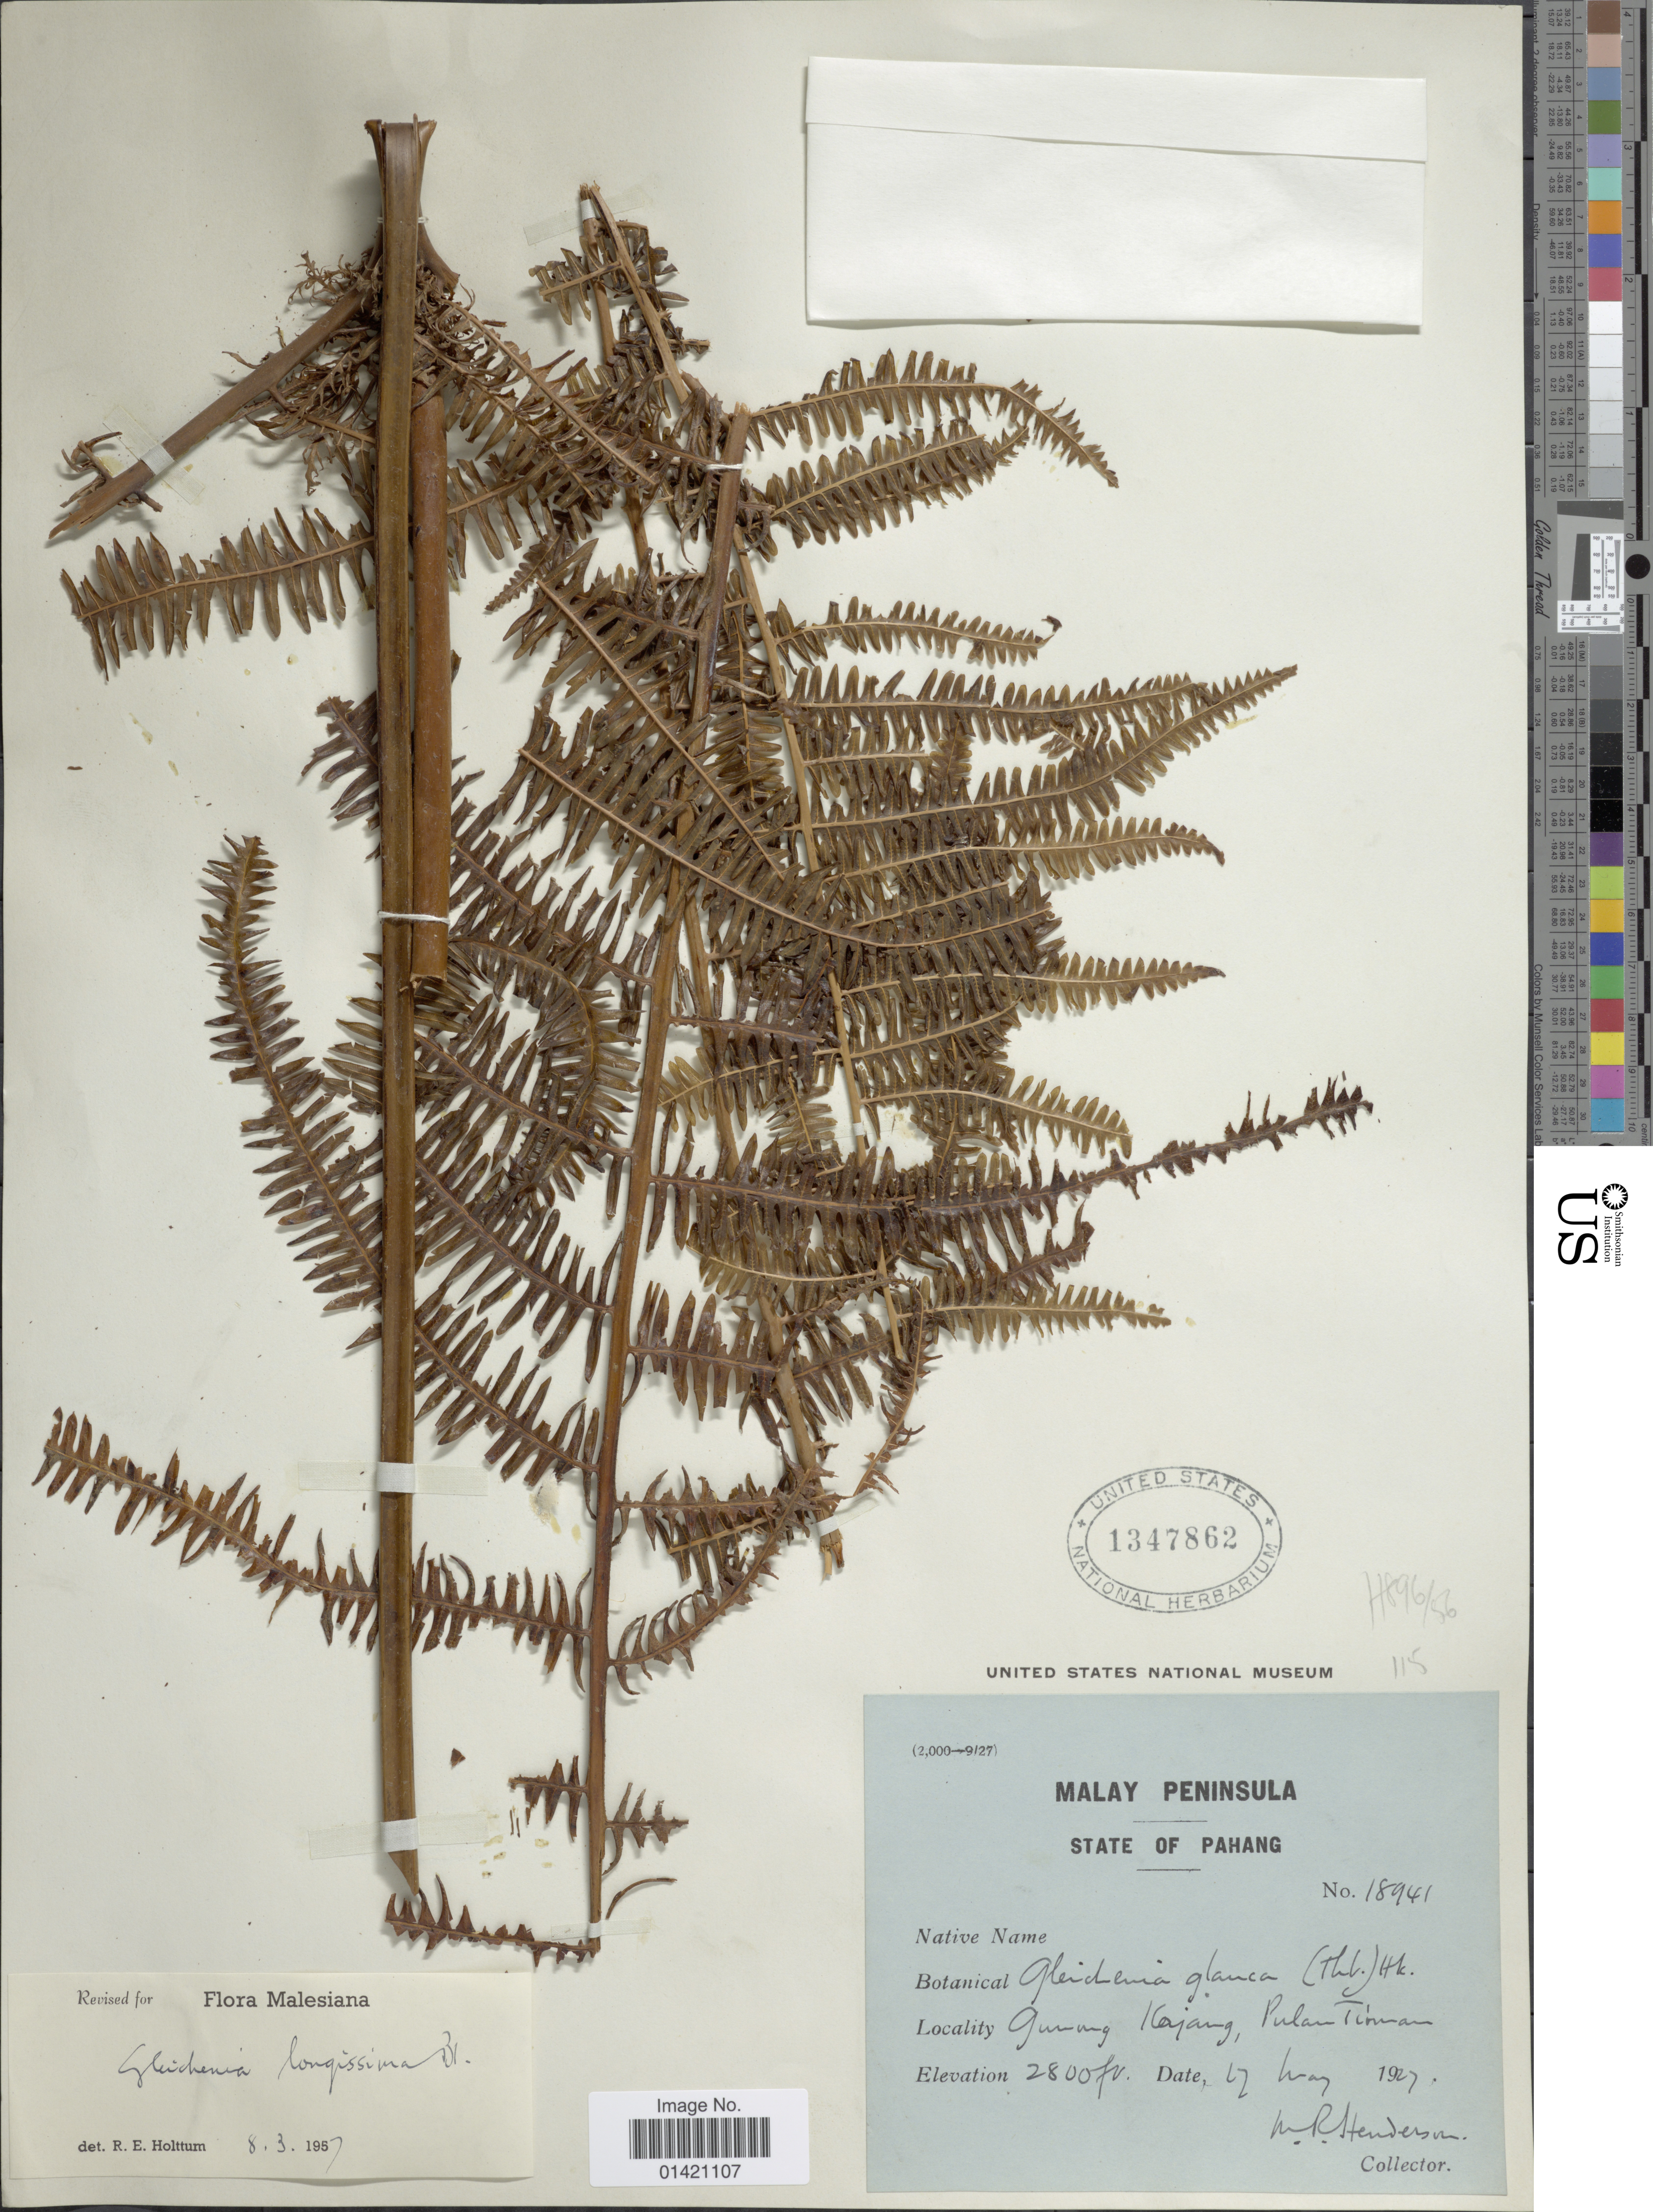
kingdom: Plantae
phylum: Tracheophyta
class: Polypodiopsida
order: Gleicheniales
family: Gleicheniaceae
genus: Diplopterygium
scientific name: Diplopterygium longissimum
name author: (Blume) Nakai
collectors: M. Henderson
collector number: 18941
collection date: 1927-05-17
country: Malaysia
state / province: Pahang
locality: Malay Peninsula. State of Pahang. Gunang Kajang, Pulau Tioman. [interpreted]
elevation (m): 853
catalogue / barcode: US 1347862